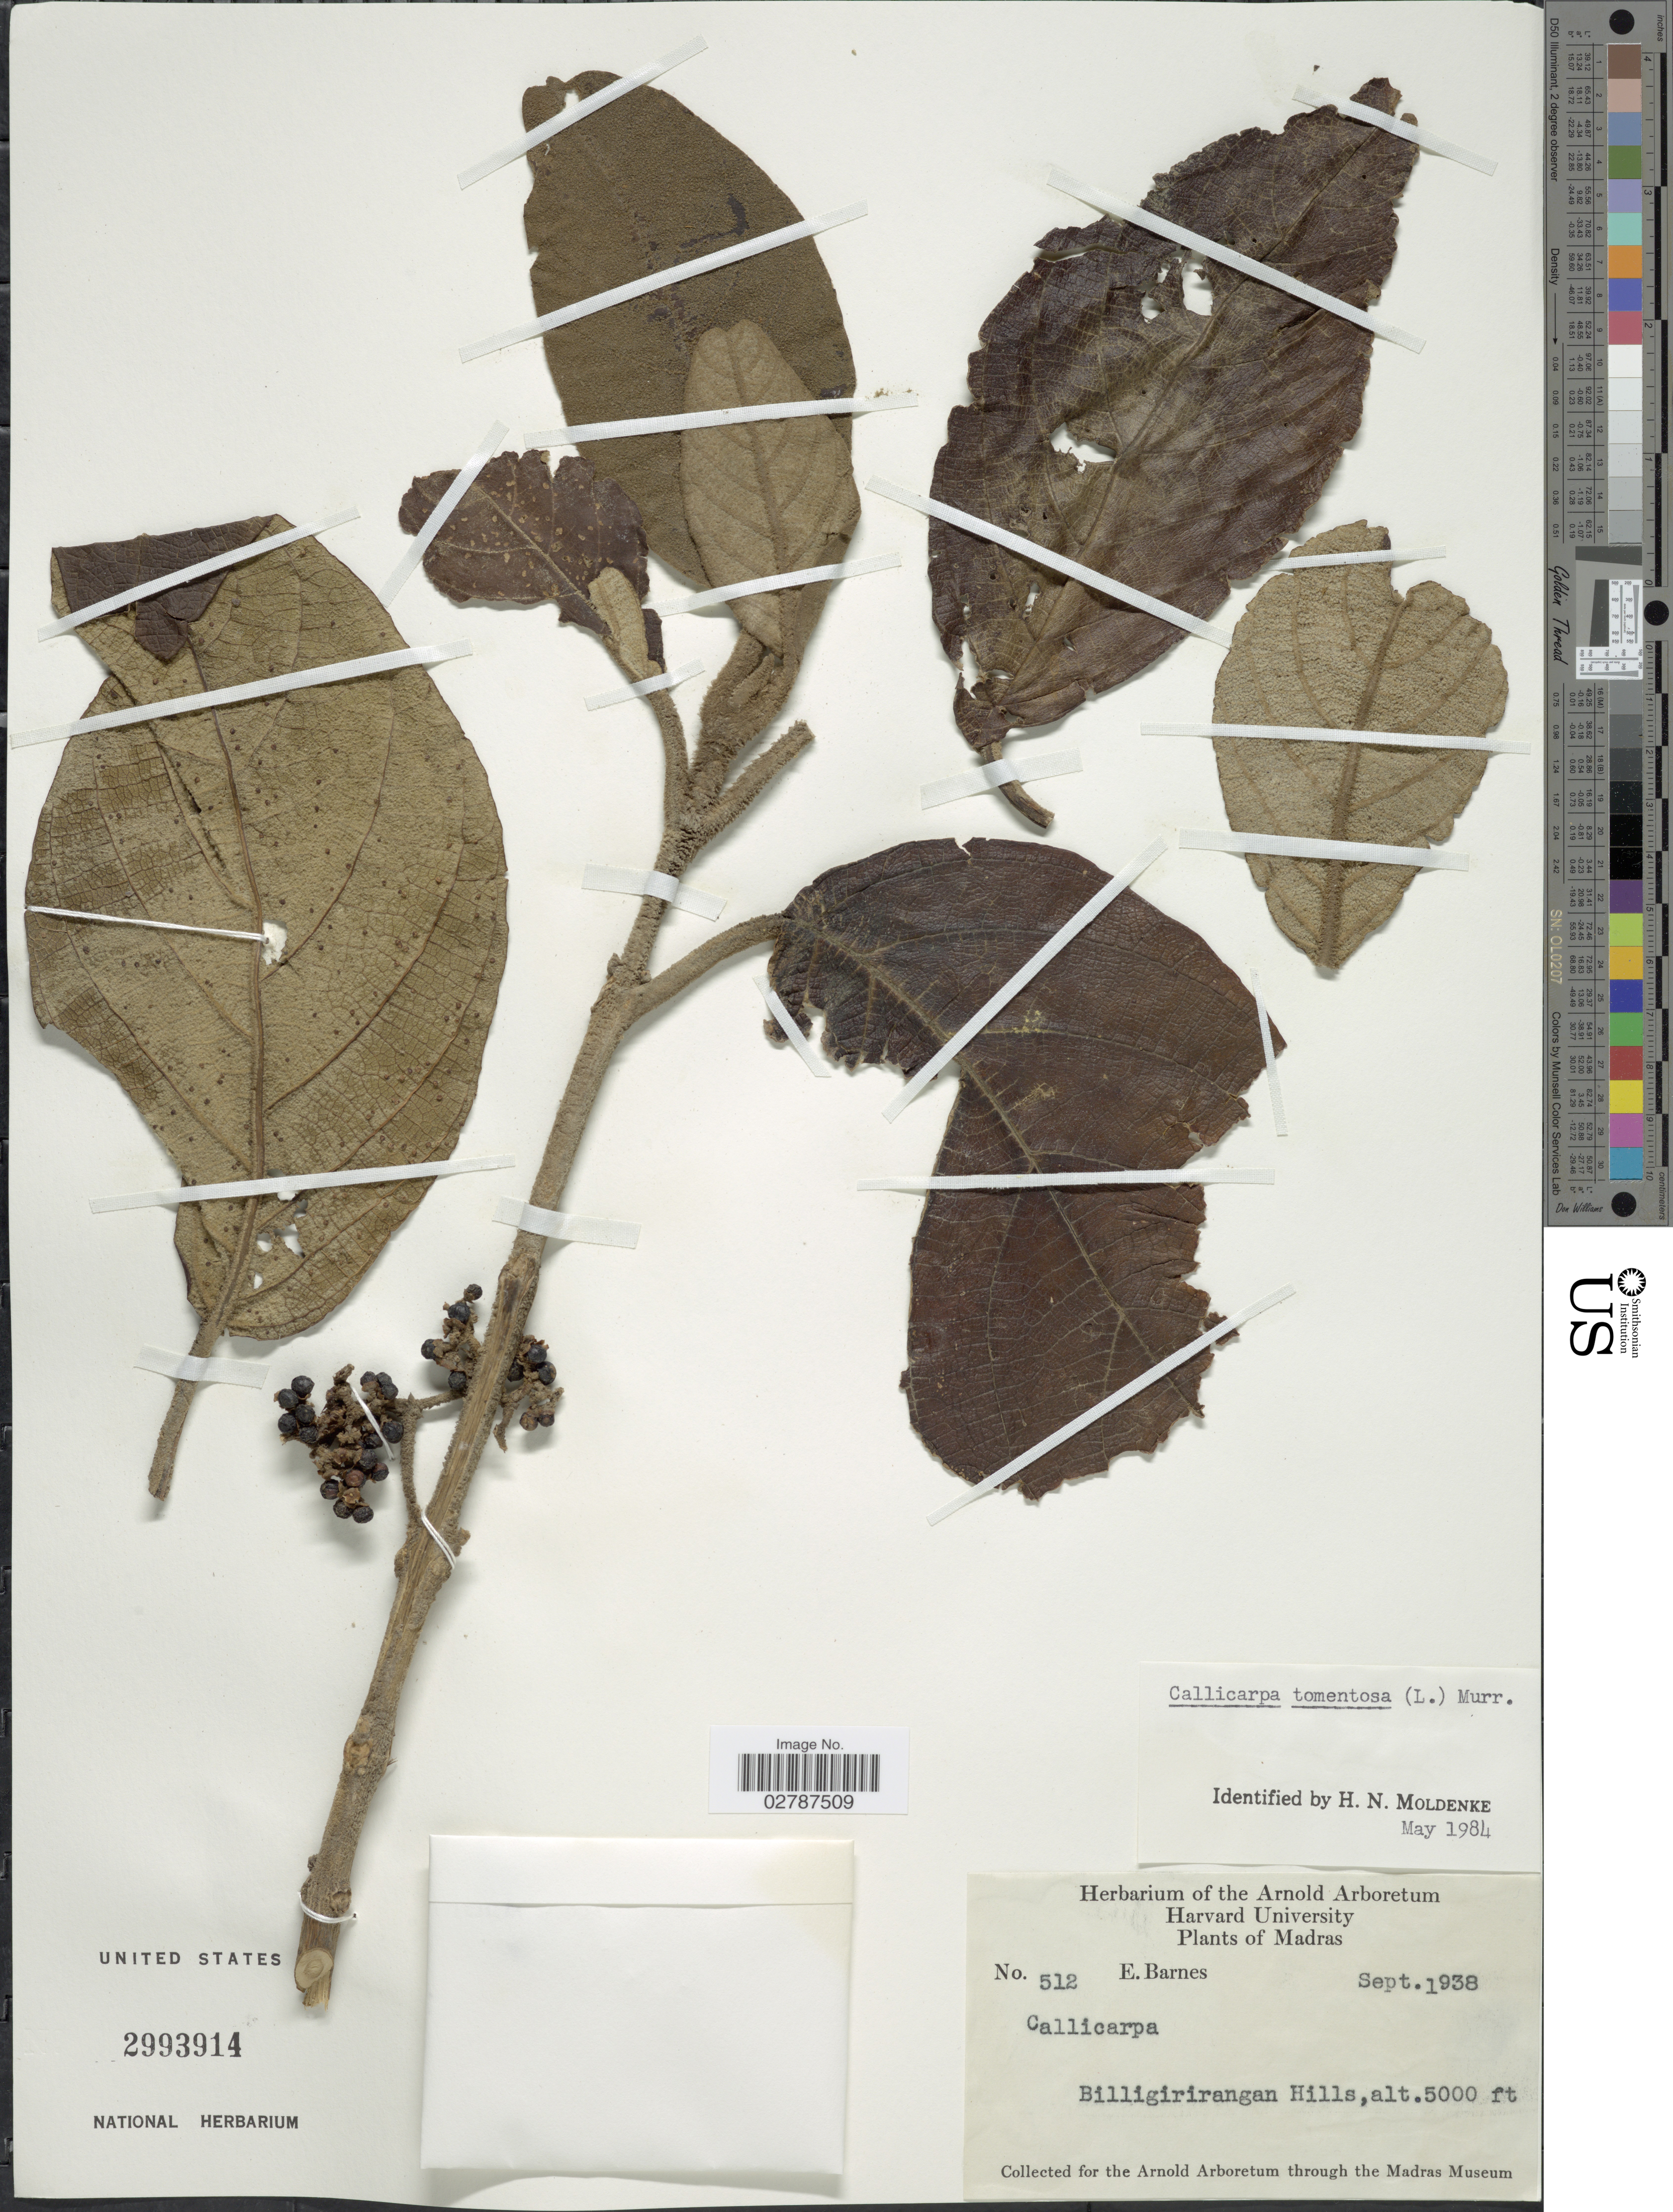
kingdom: Plantae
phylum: Tracheophyta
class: Magnoliopsida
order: Lamiales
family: Lamiaceae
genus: Callicarpa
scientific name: Callicarpa tomentosa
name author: (L.) L.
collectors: E. Barnes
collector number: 512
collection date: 1938-09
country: India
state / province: Tamil Nadu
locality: Madras. Billigirirangan Hills.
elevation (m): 1524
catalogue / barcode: US 2993914